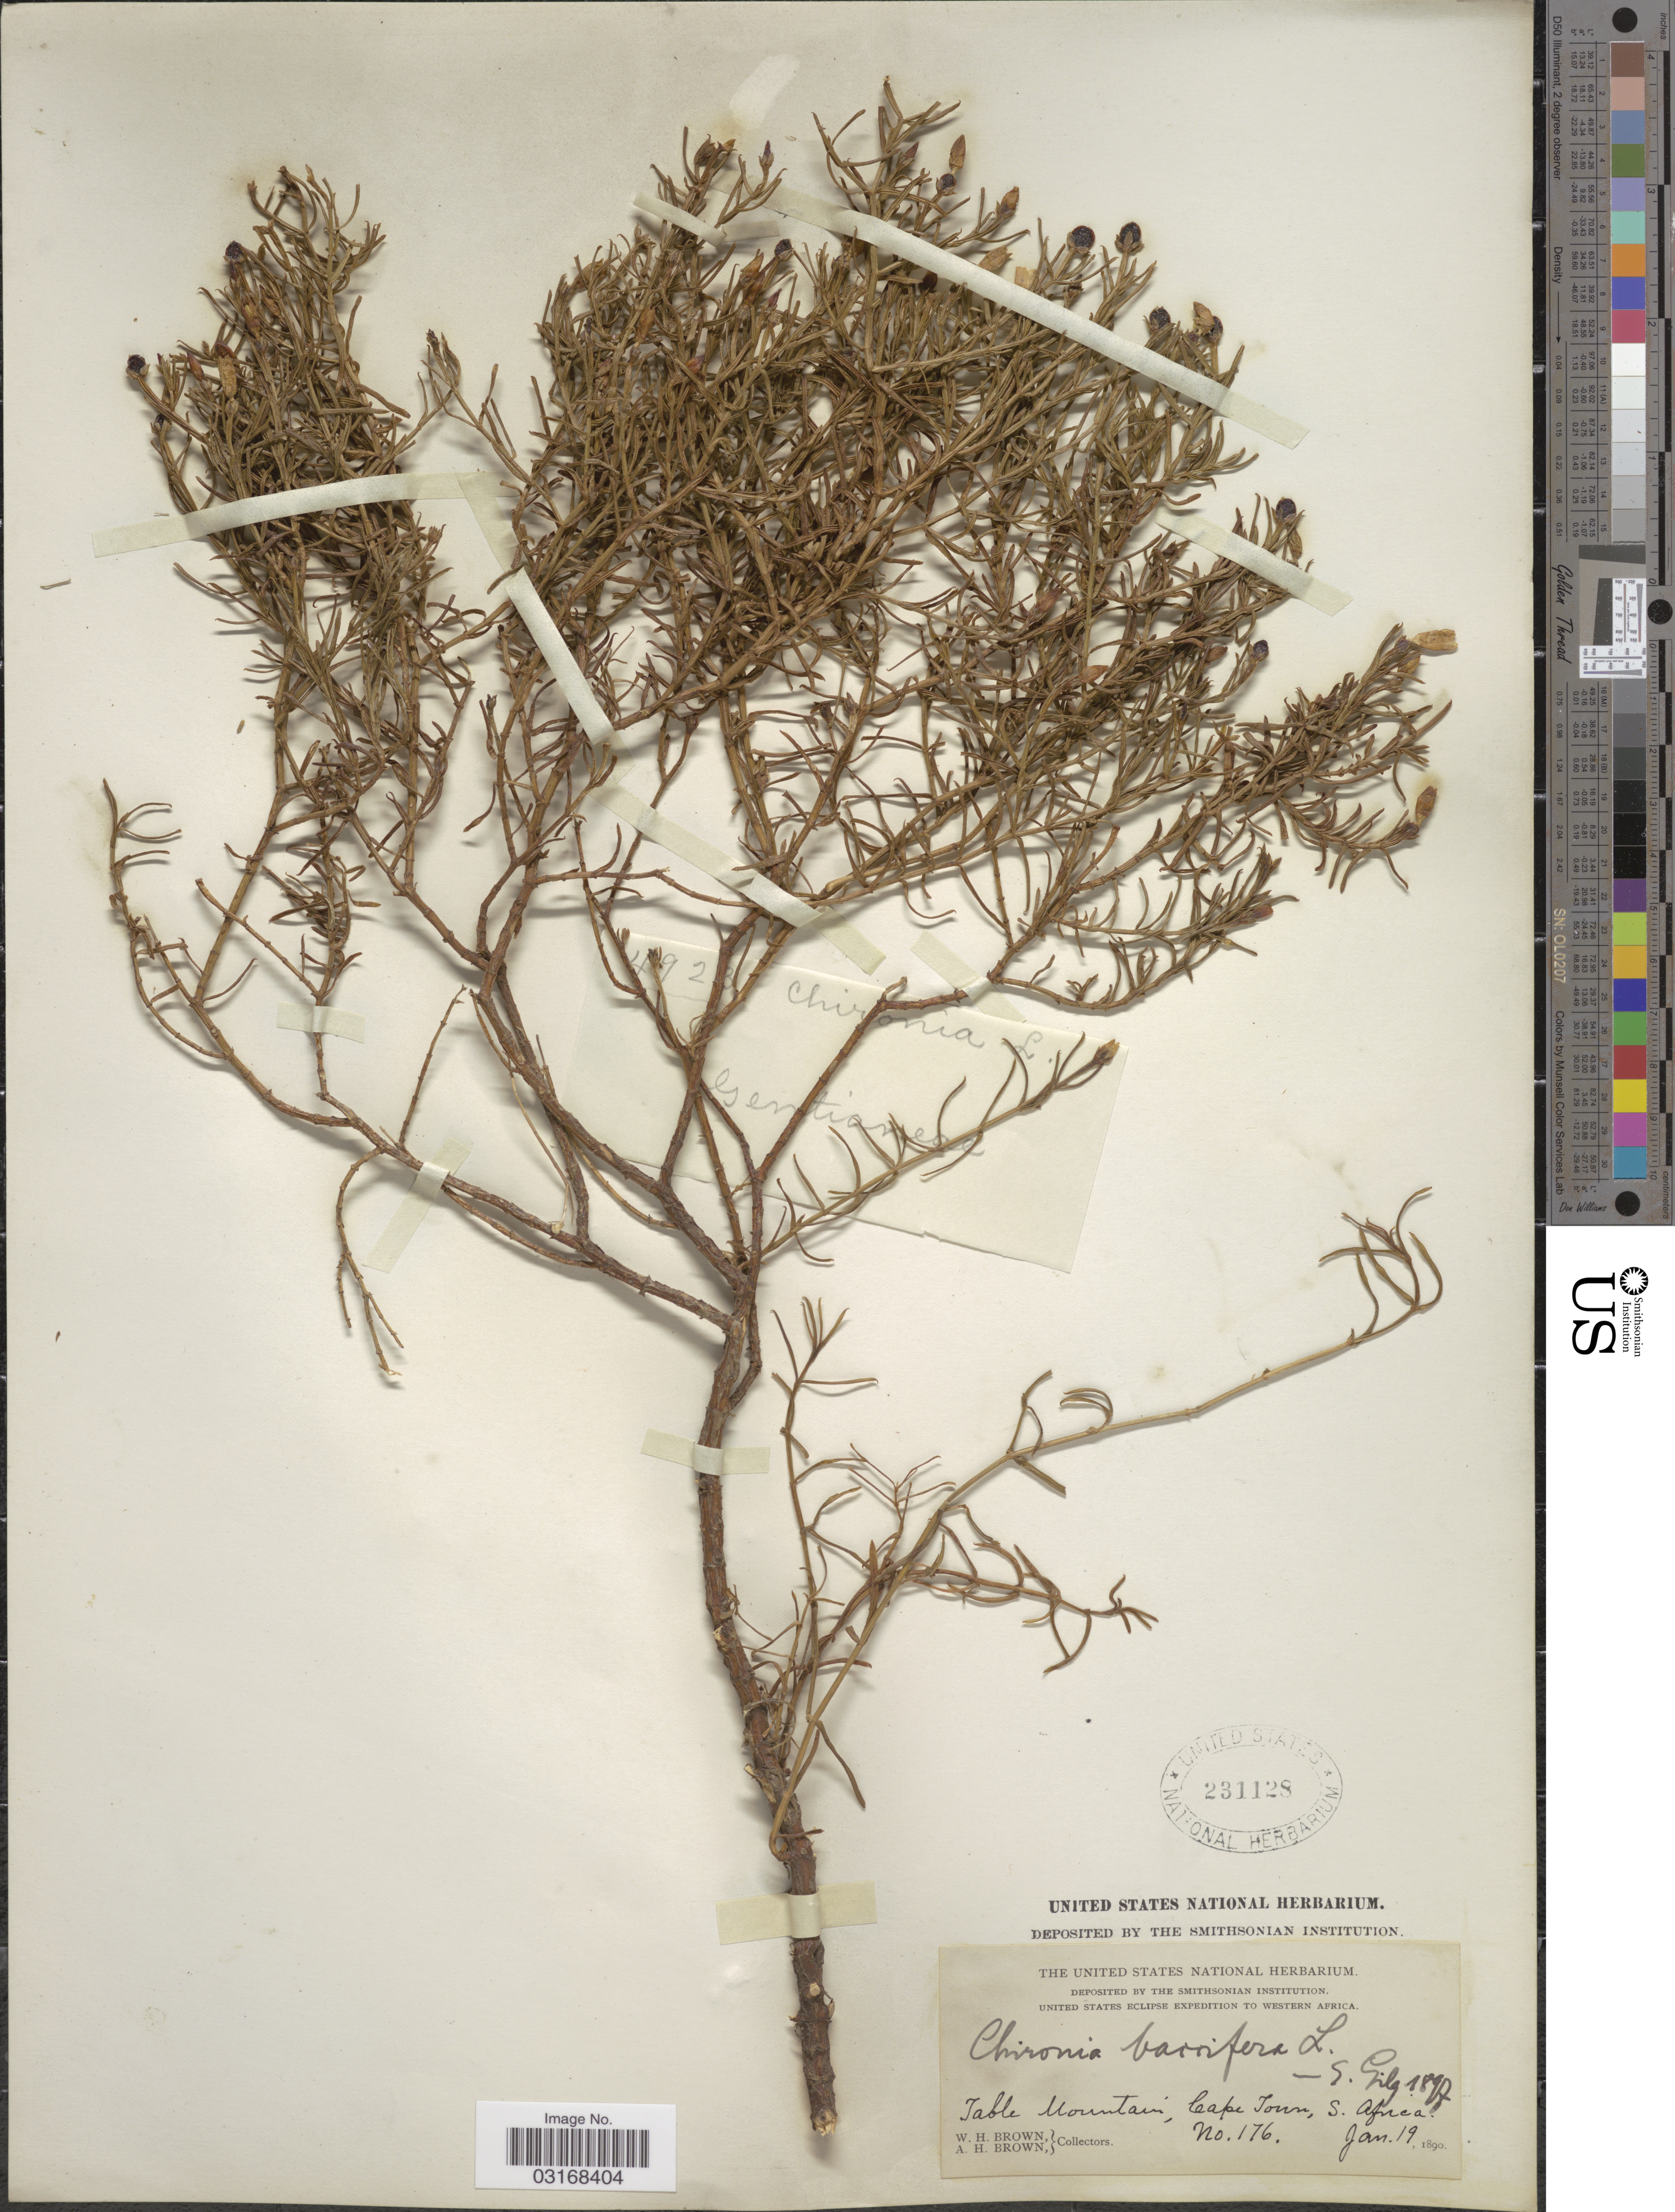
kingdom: Plantae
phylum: Tracheophyta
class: Magnoliopsida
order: Gentianales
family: Gentianaceae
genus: Chironia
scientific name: Chironia baccifera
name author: L.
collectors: W. H. Brown & A. H. Brown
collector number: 176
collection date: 1890-01-19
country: South Africa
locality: Western Africa. Table Mountain, Cape Town, S. Africa.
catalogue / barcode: US 231128